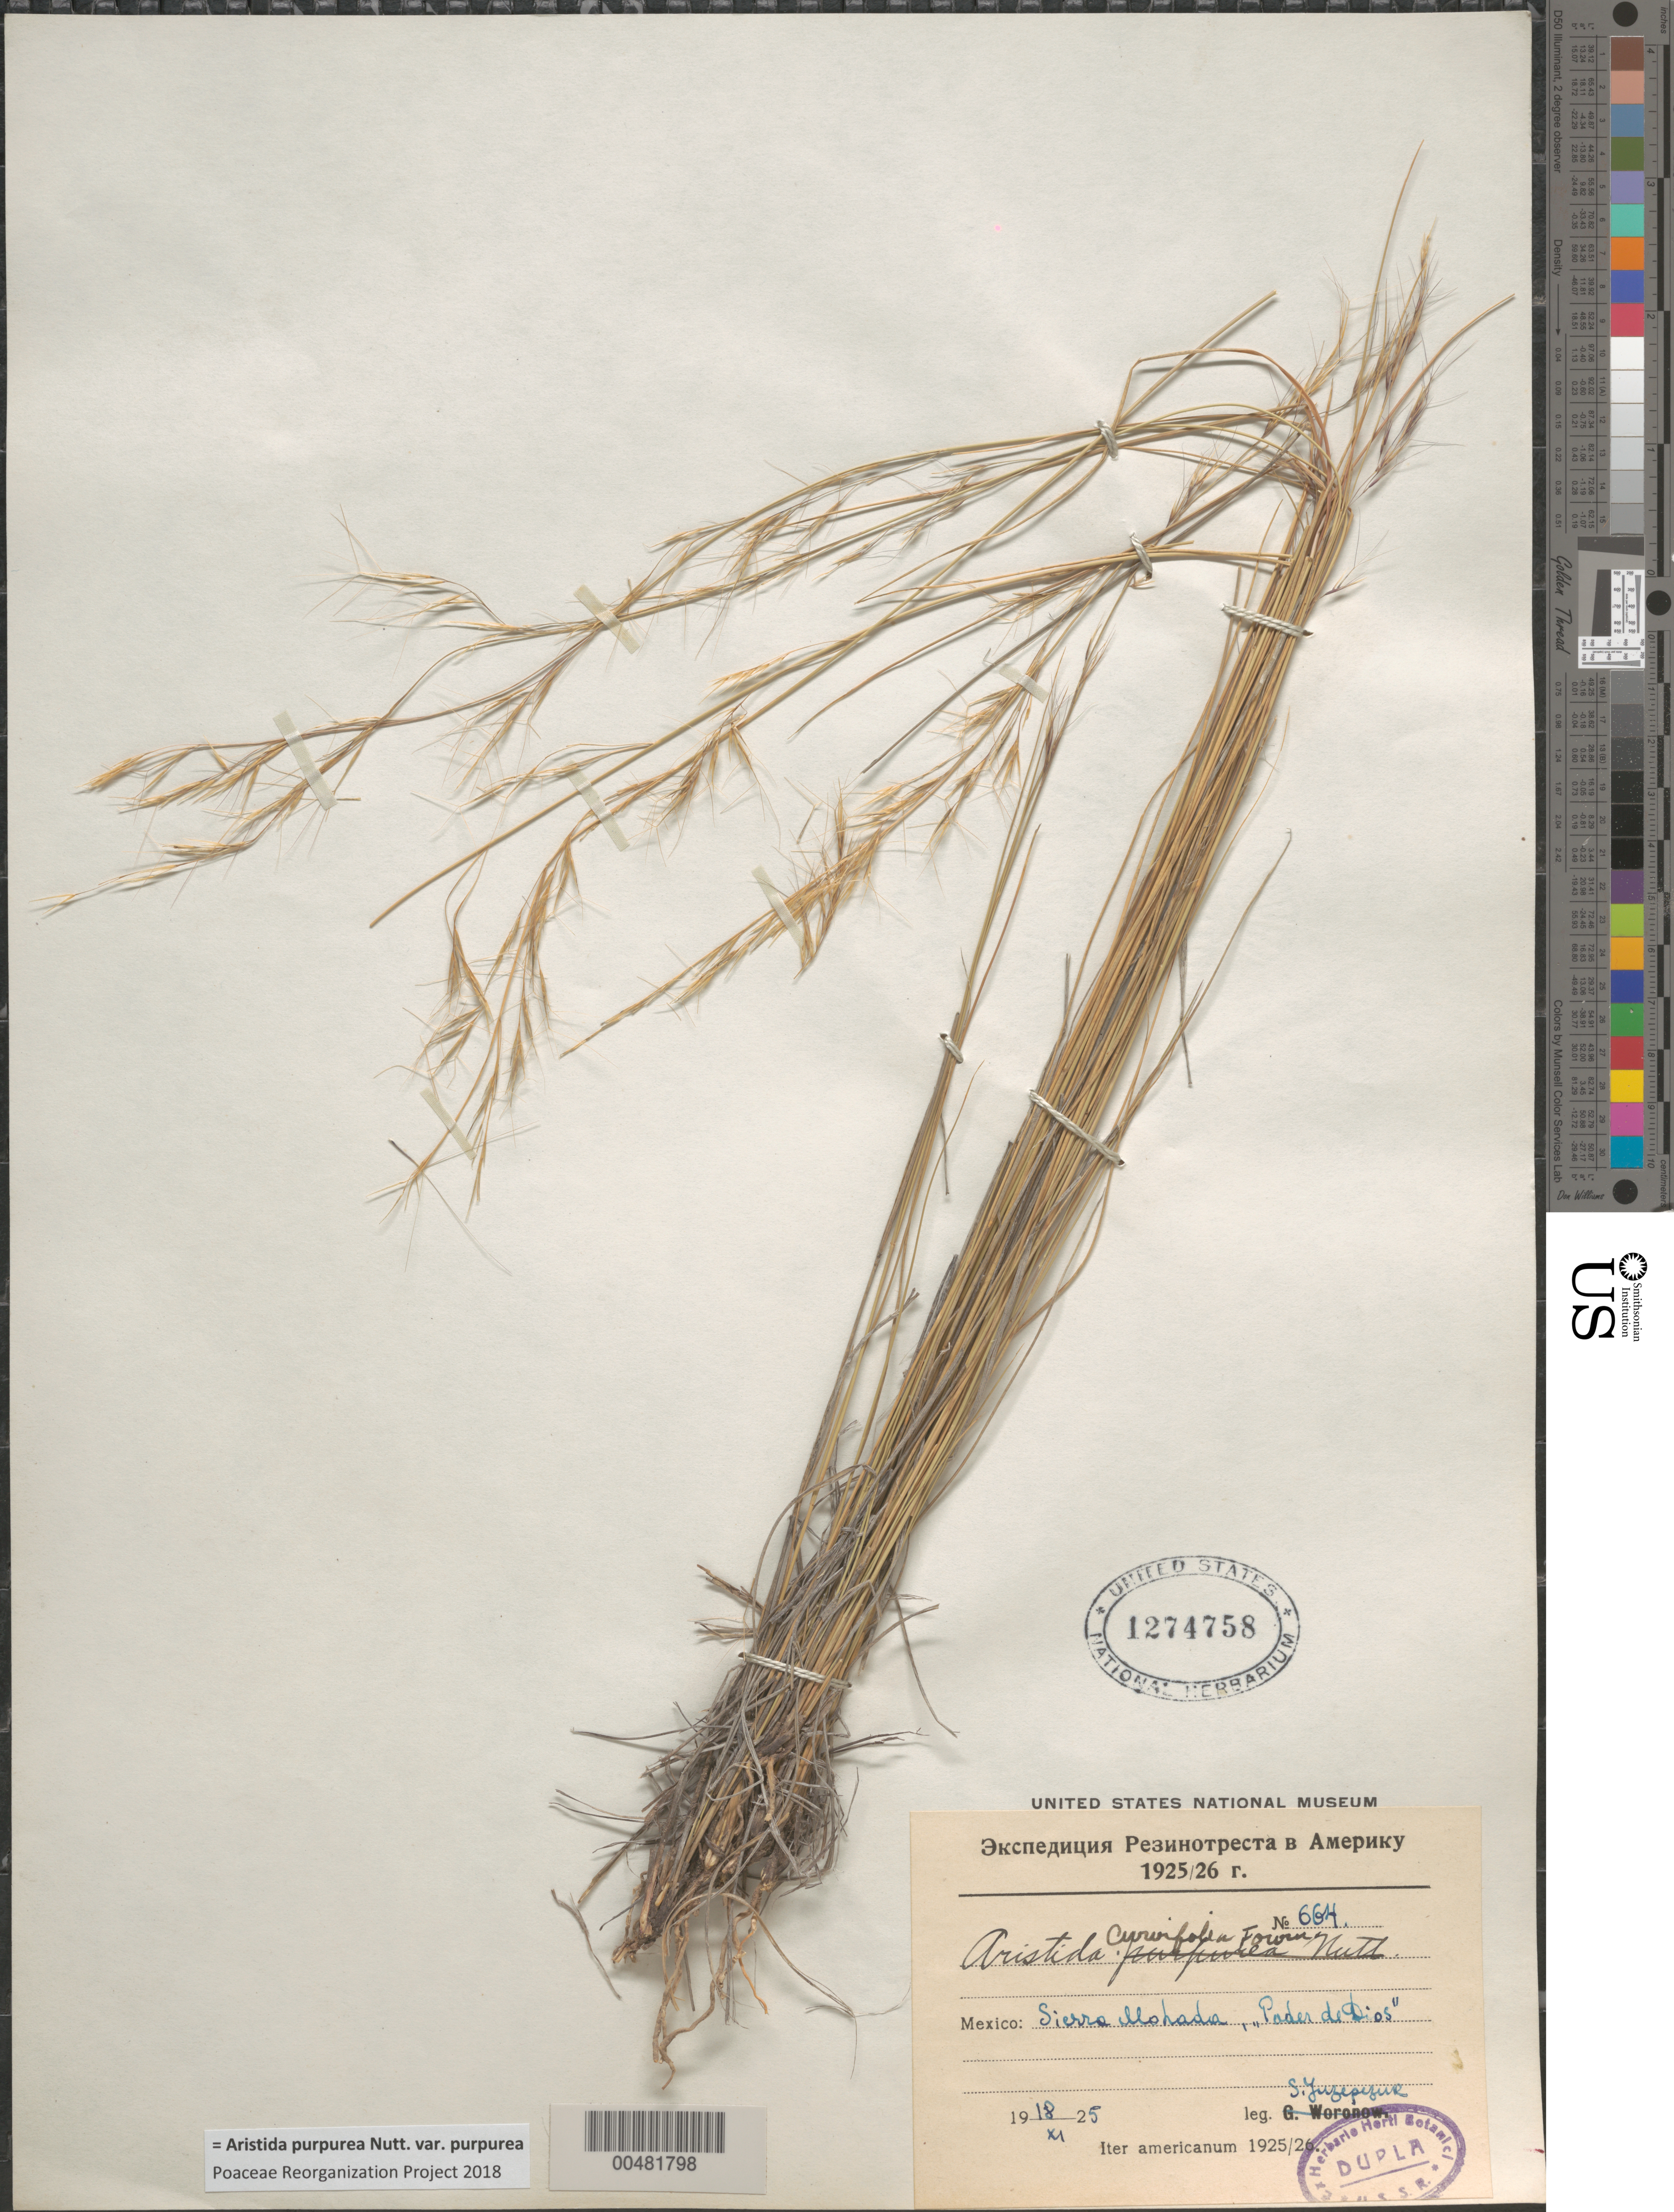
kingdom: Plantae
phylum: Tracheophyta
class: Liliopsida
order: Poales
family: Poaceae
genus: Aristida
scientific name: Aristida purpurea var. purpurea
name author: Nutt.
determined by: Poaceae Reorganization Project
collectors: S. Juzepezuk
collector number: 664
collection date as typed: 18 Nov 1925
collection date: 1925-11-18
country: Mexico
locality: Sierra Usladia, Poder de Dios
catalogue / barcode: US 1274758